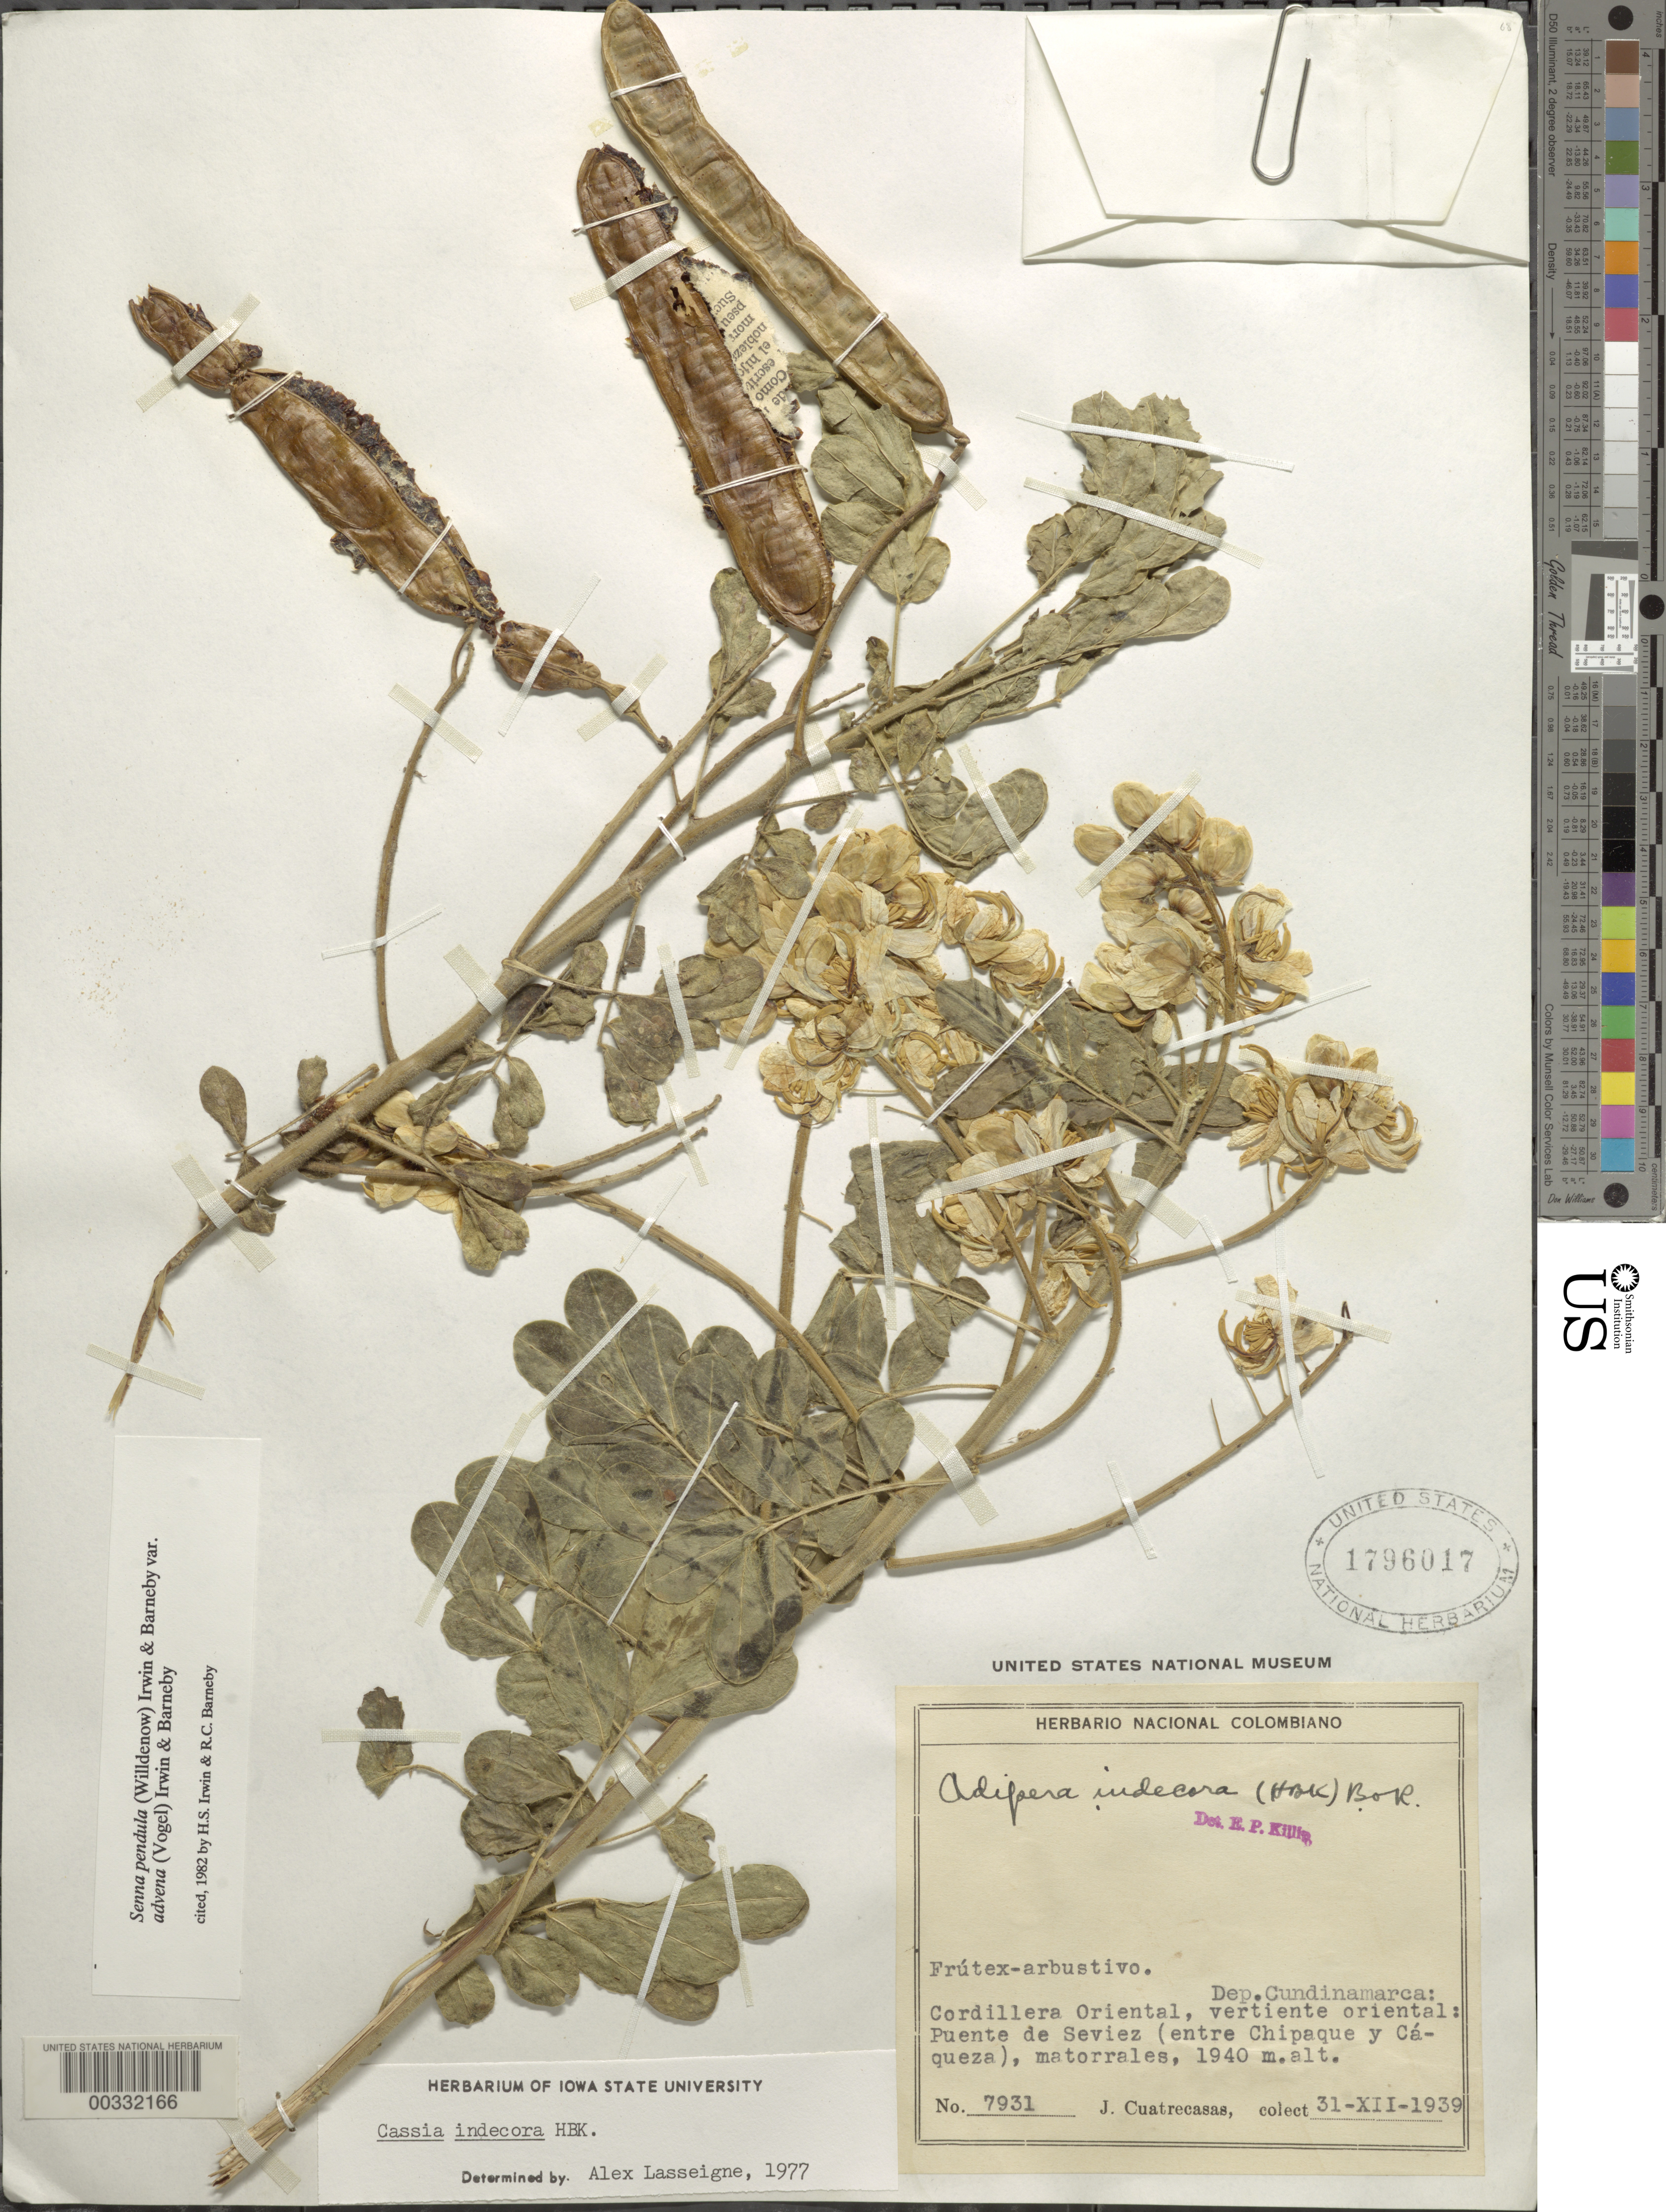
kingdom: Plantae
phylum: Tracheophyta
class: Magnoliopsida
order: Fabales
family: Fabaceae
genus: Senna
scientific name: Senna pendula var. advena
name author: (Vogel) H.S. Irwin & Barneby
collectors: J. Cuatrecasas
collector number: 7931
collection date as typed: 31 Dec 1939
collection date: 1939-12-31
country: Colombia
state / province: Cundinamarca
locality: Cordillera Oriental, Vertiente Oriental; Puente de saviez (between Chipaque and Caqueza)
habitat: Matorrales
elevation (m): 1940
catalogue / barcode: US 1796017